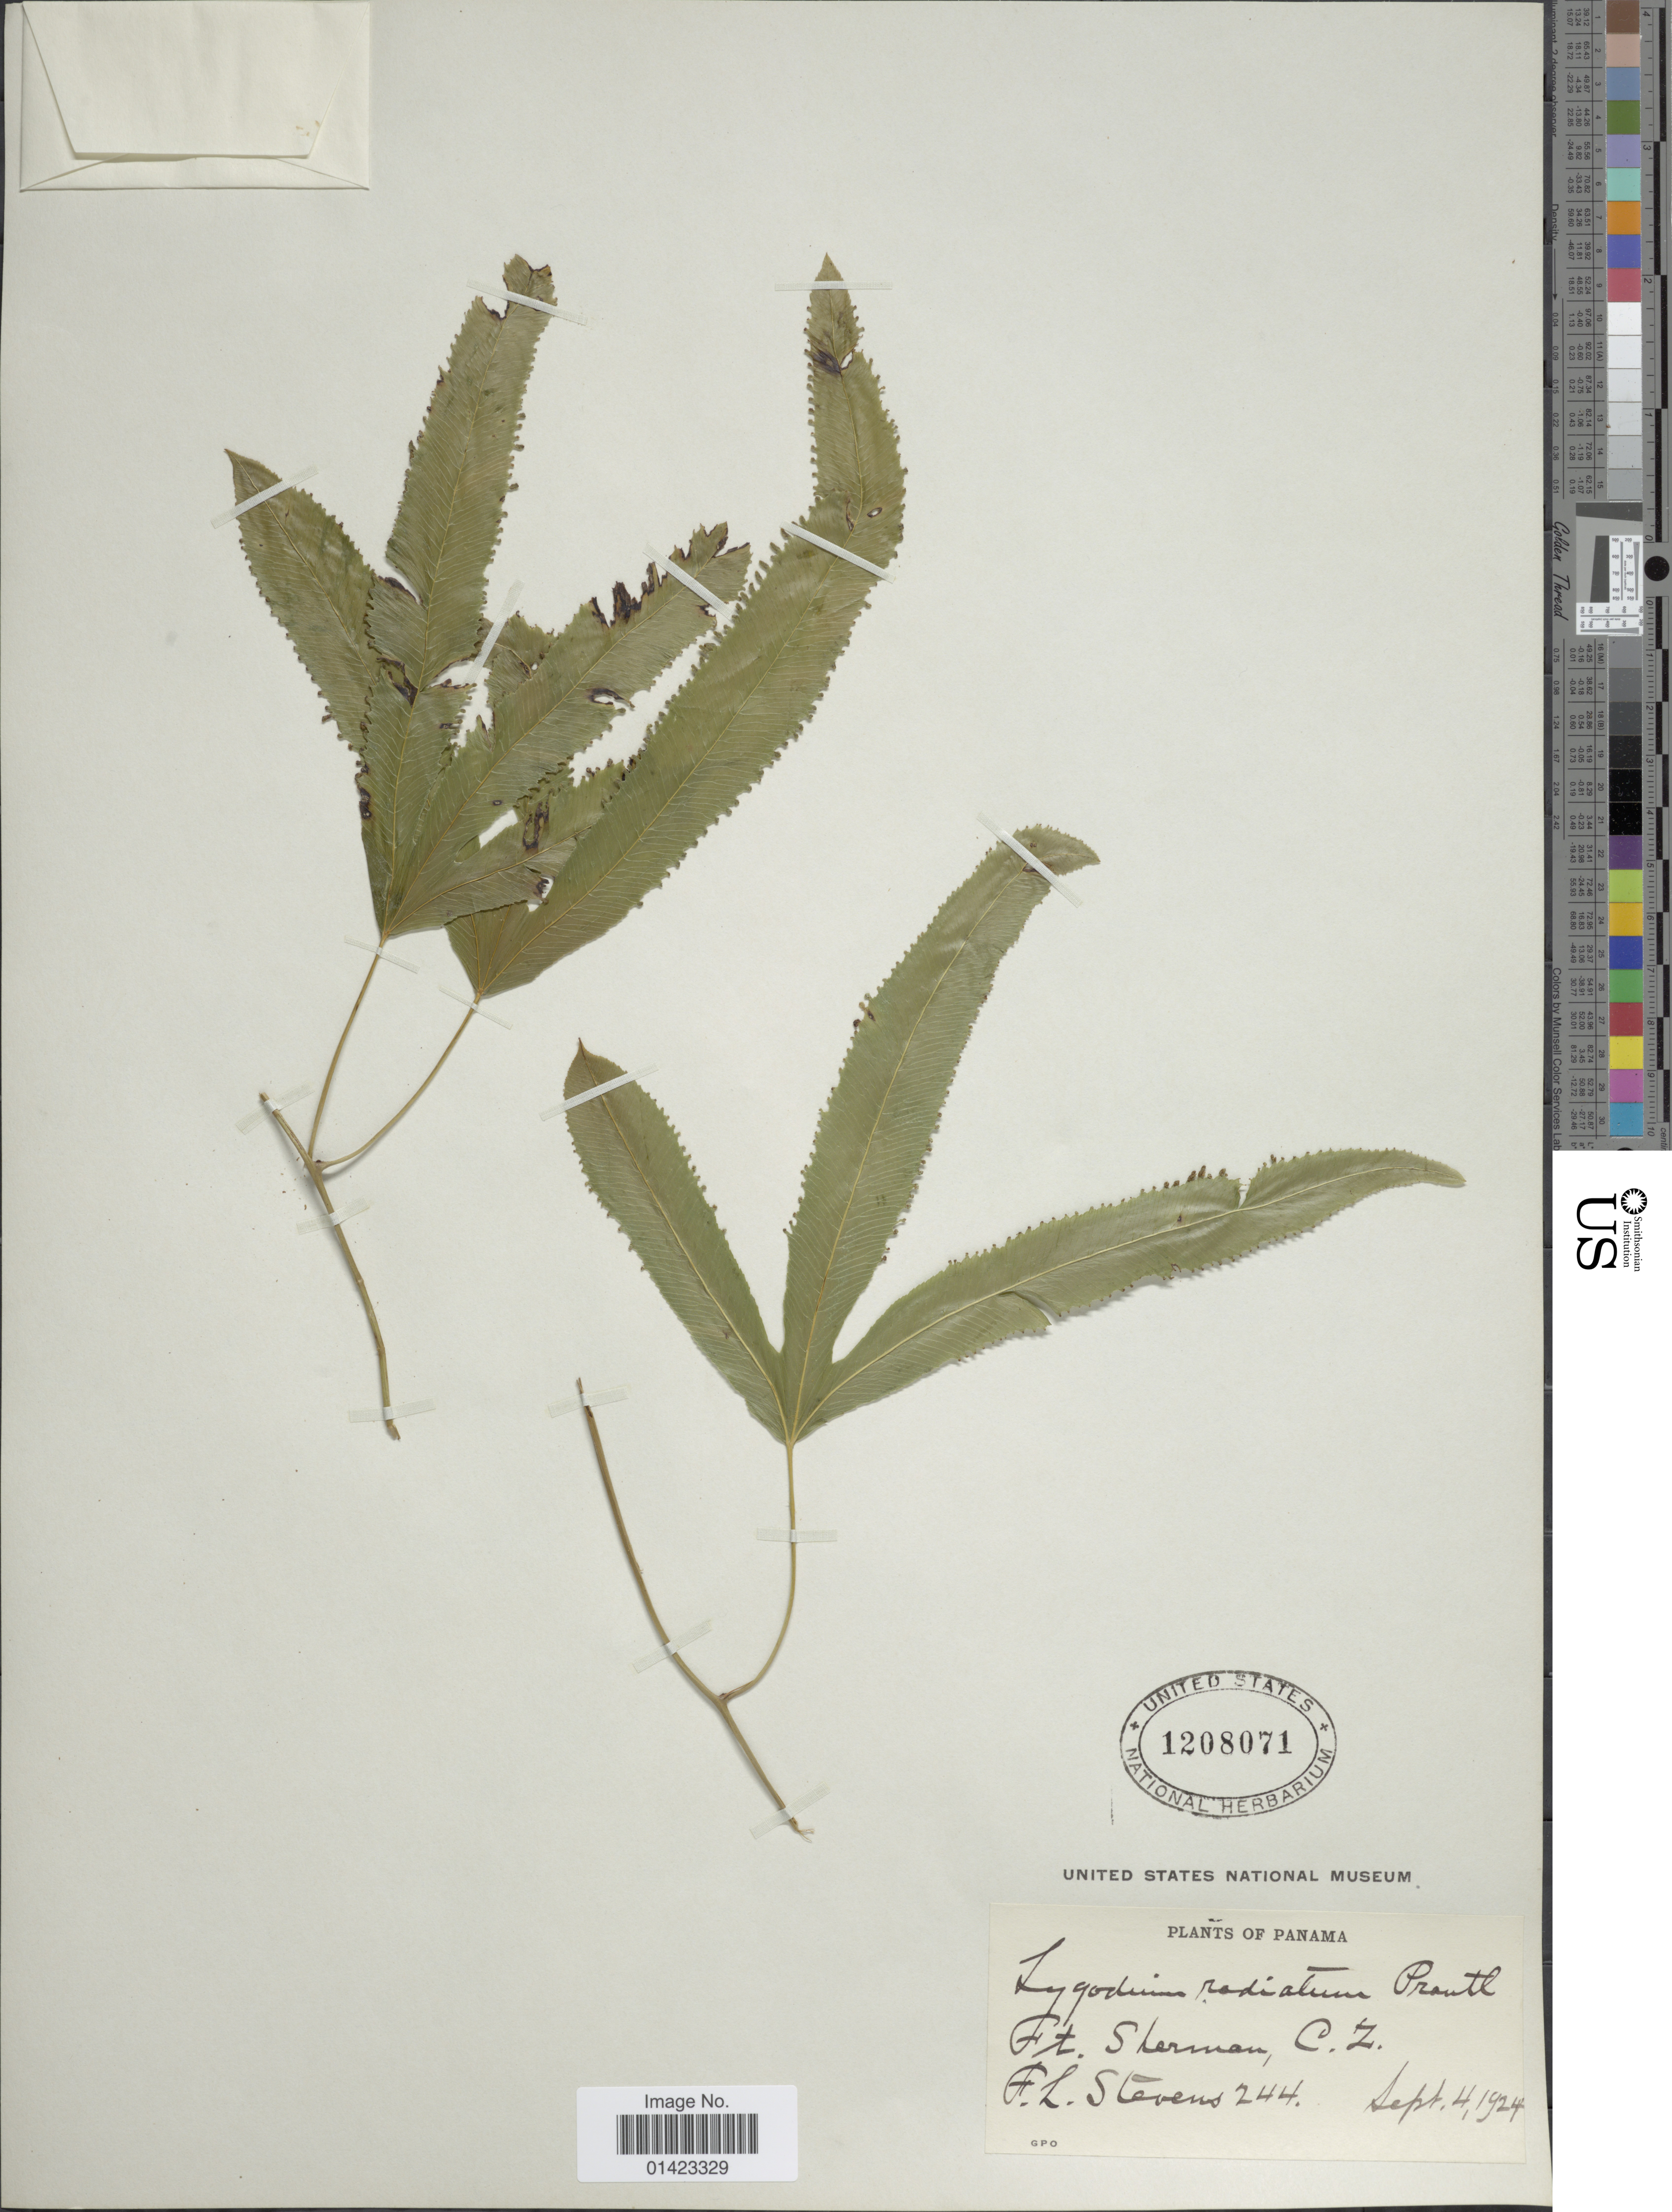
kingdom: Plantae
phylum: Tracheophyta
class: Polypodiopsida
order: Schizaeales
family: Lygodiaceae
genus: Lygodium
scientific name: Lygodium radiatum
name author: Prantl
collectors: F. L. Stevens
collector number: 244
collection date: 1924-09-04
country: Panama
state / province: Colón / Panamá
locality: Ft. Sherman, C.Z.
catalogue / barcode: US 1208071